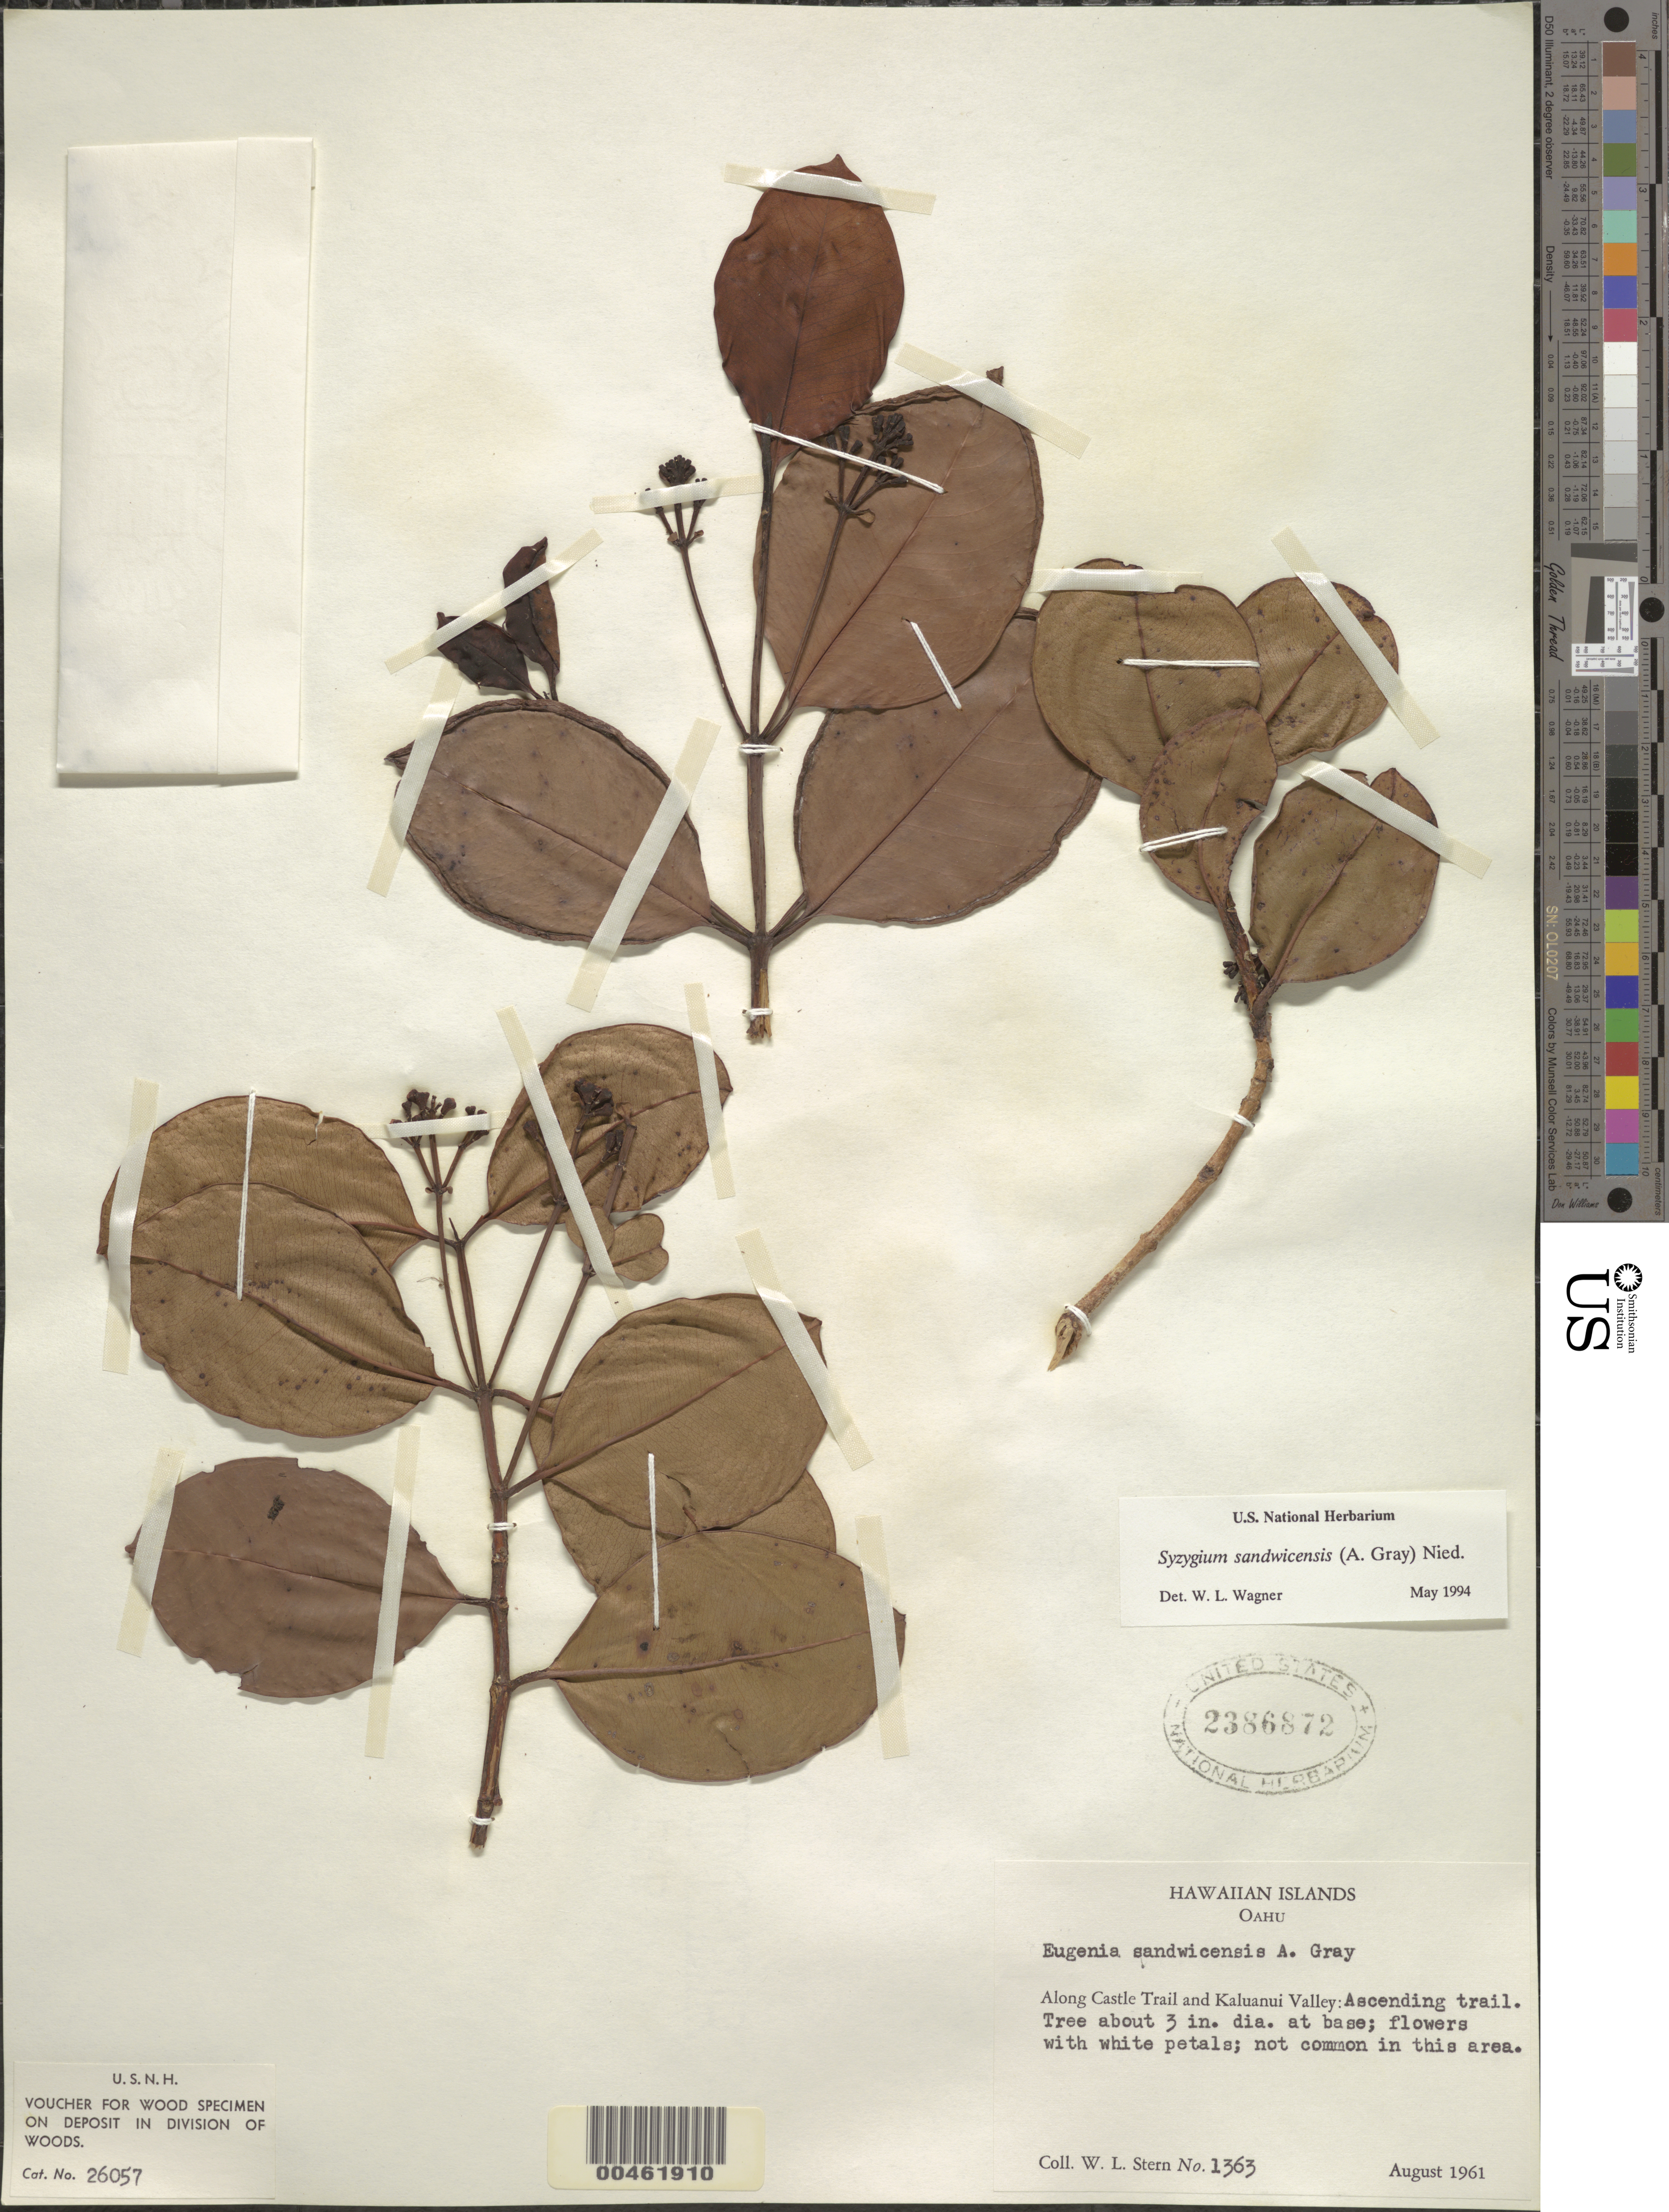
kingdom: Plantae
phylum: Tracheophyta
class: Magnoliopsida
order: Myrtales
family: Myrtaceae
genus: Syzygium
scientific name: Syzygium sandwicense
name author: (A. Gray) Müll. Stuttg.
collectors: W. L. Stern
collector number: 1363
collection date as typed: Aug 1961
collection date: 1961-08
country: United States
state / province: Hawaii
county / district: Honolulu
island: Oahu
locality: Along Castle Trail and Kaluanui Valley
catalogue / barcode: US 2386872